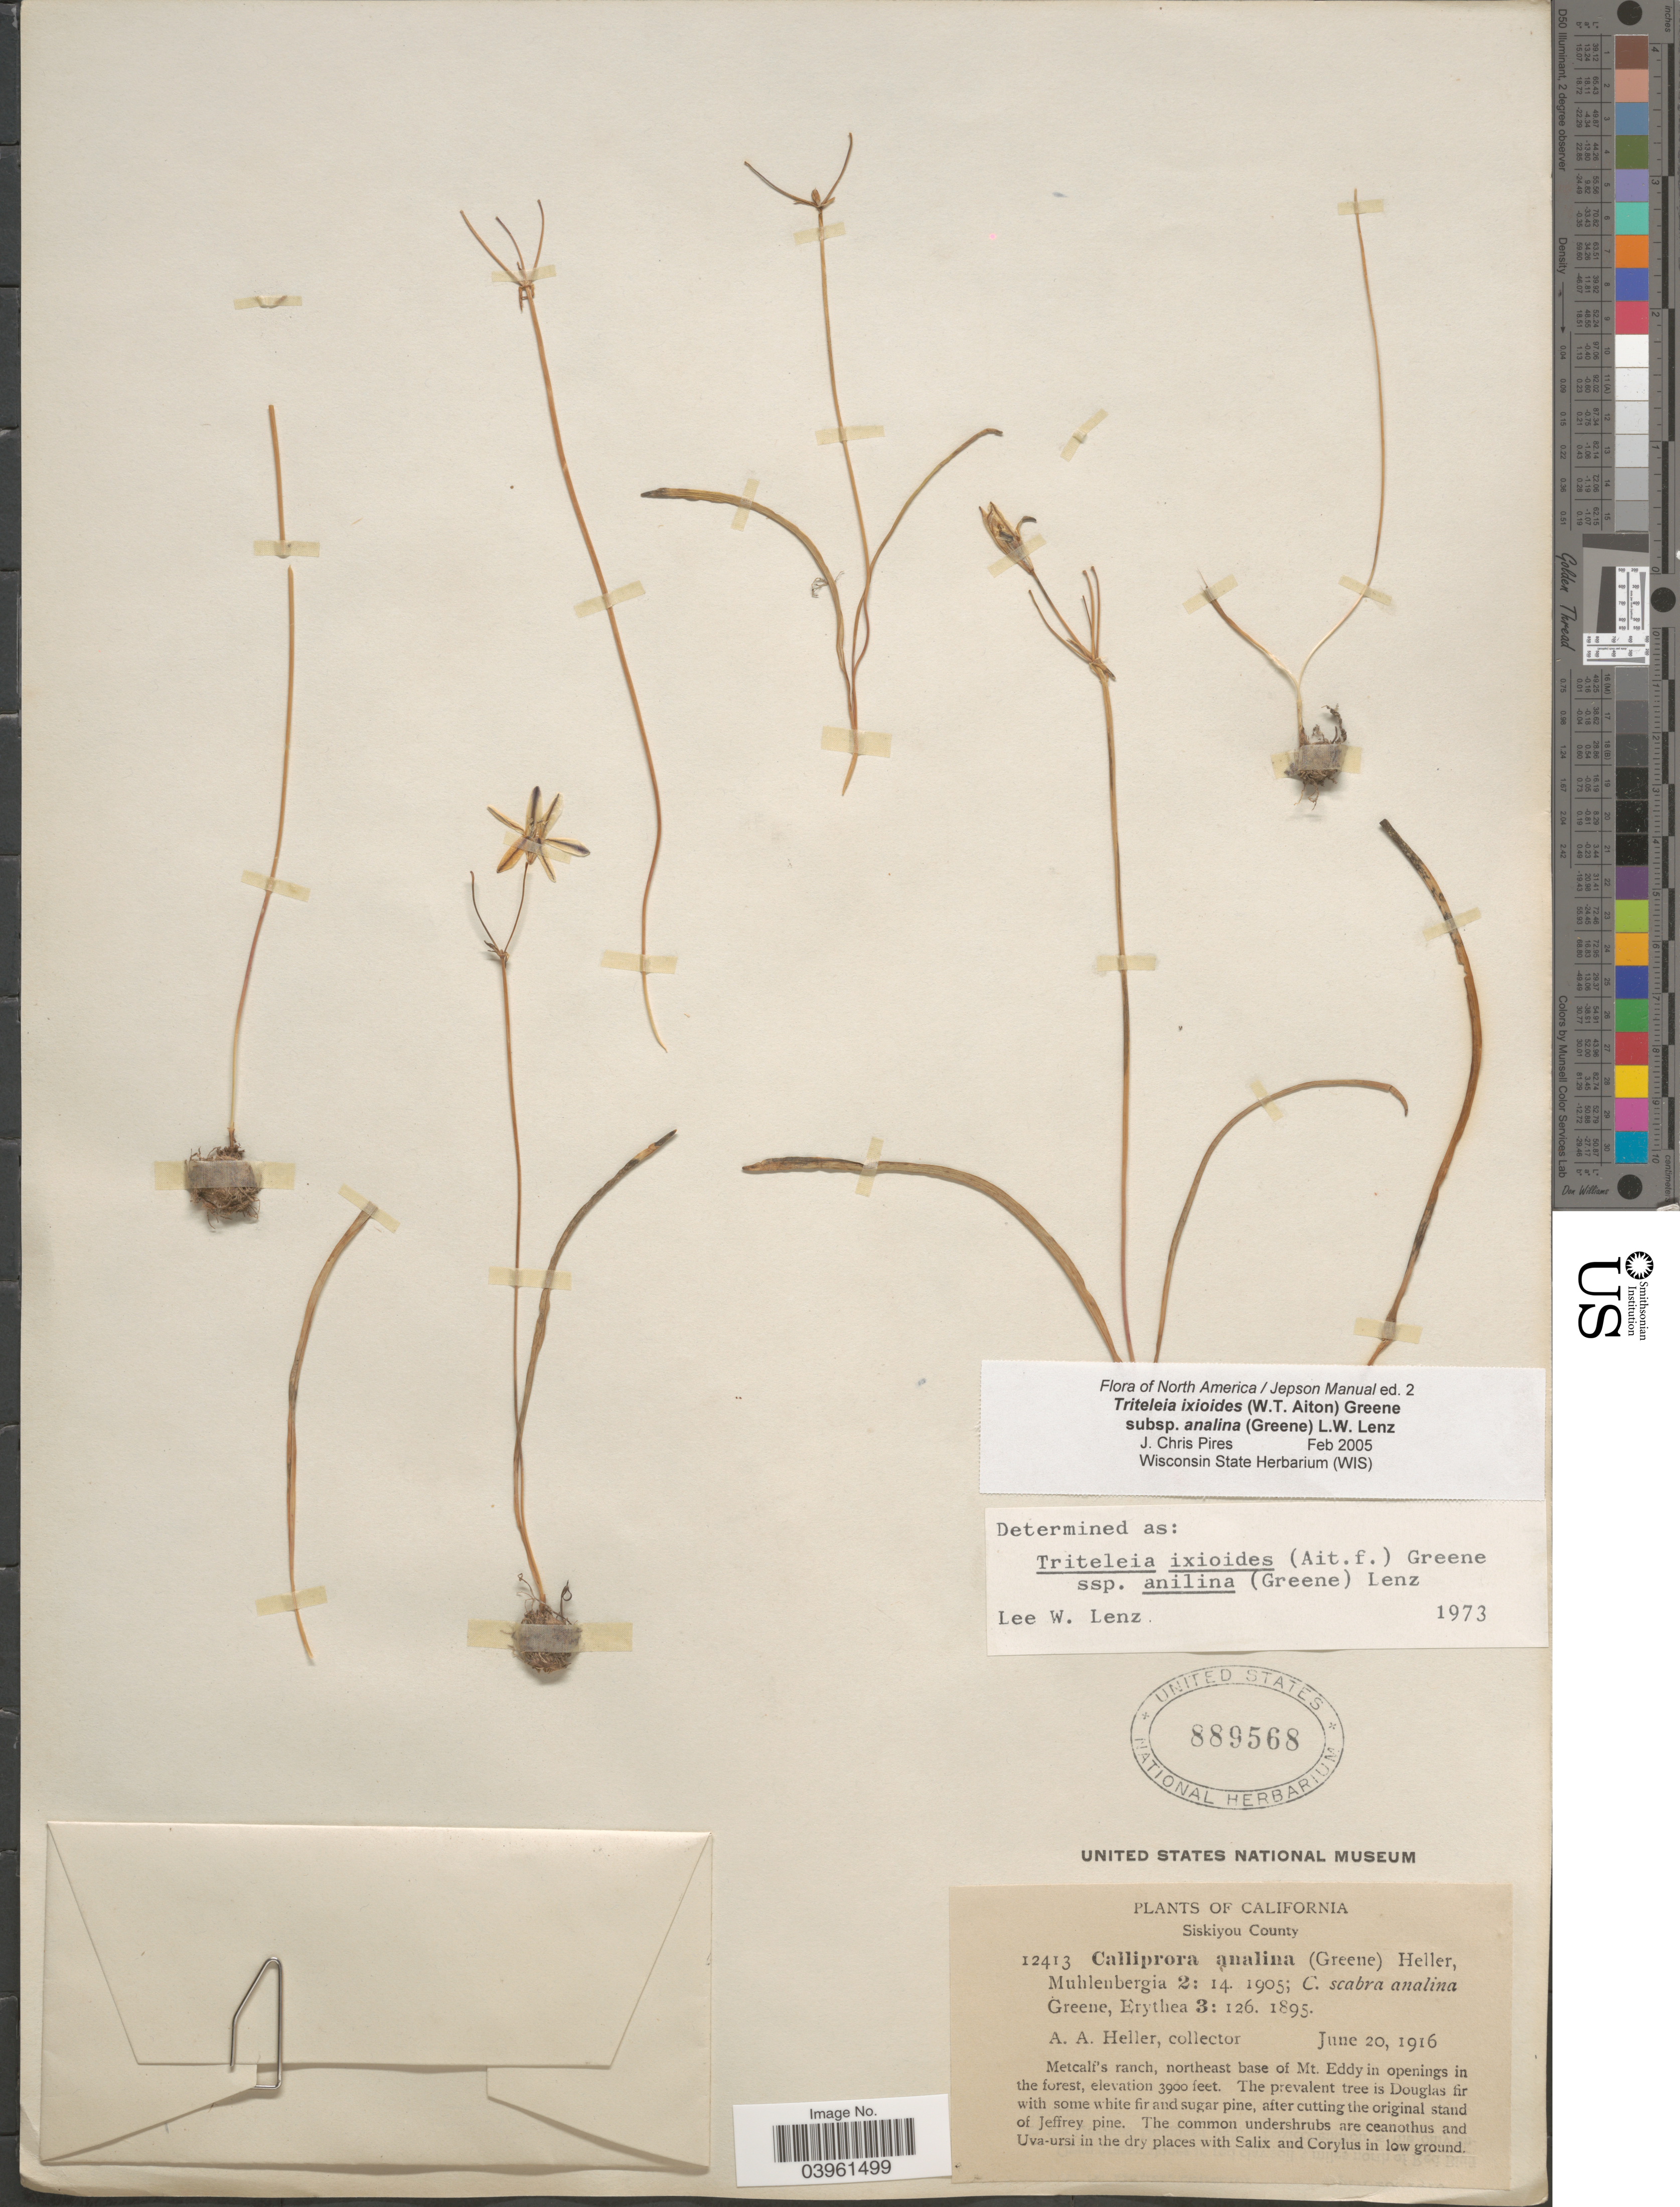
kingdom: Plantae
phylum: Tracheophyta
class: Liliopsida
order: Asparagales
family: Asparagaceae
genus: Triteleia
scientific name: Triteleia ixioides subsp. anilina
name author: (Greene) L.W. Lenz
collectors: A. A. Heller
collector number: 12413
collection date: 1916-06-20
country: United States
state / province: California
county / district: Siskiyou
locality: Siskiyou County. Metcalf's ranch, northeast base of Mt. Eddy in openings in the forest.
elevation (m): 1189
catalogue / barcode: US 889568